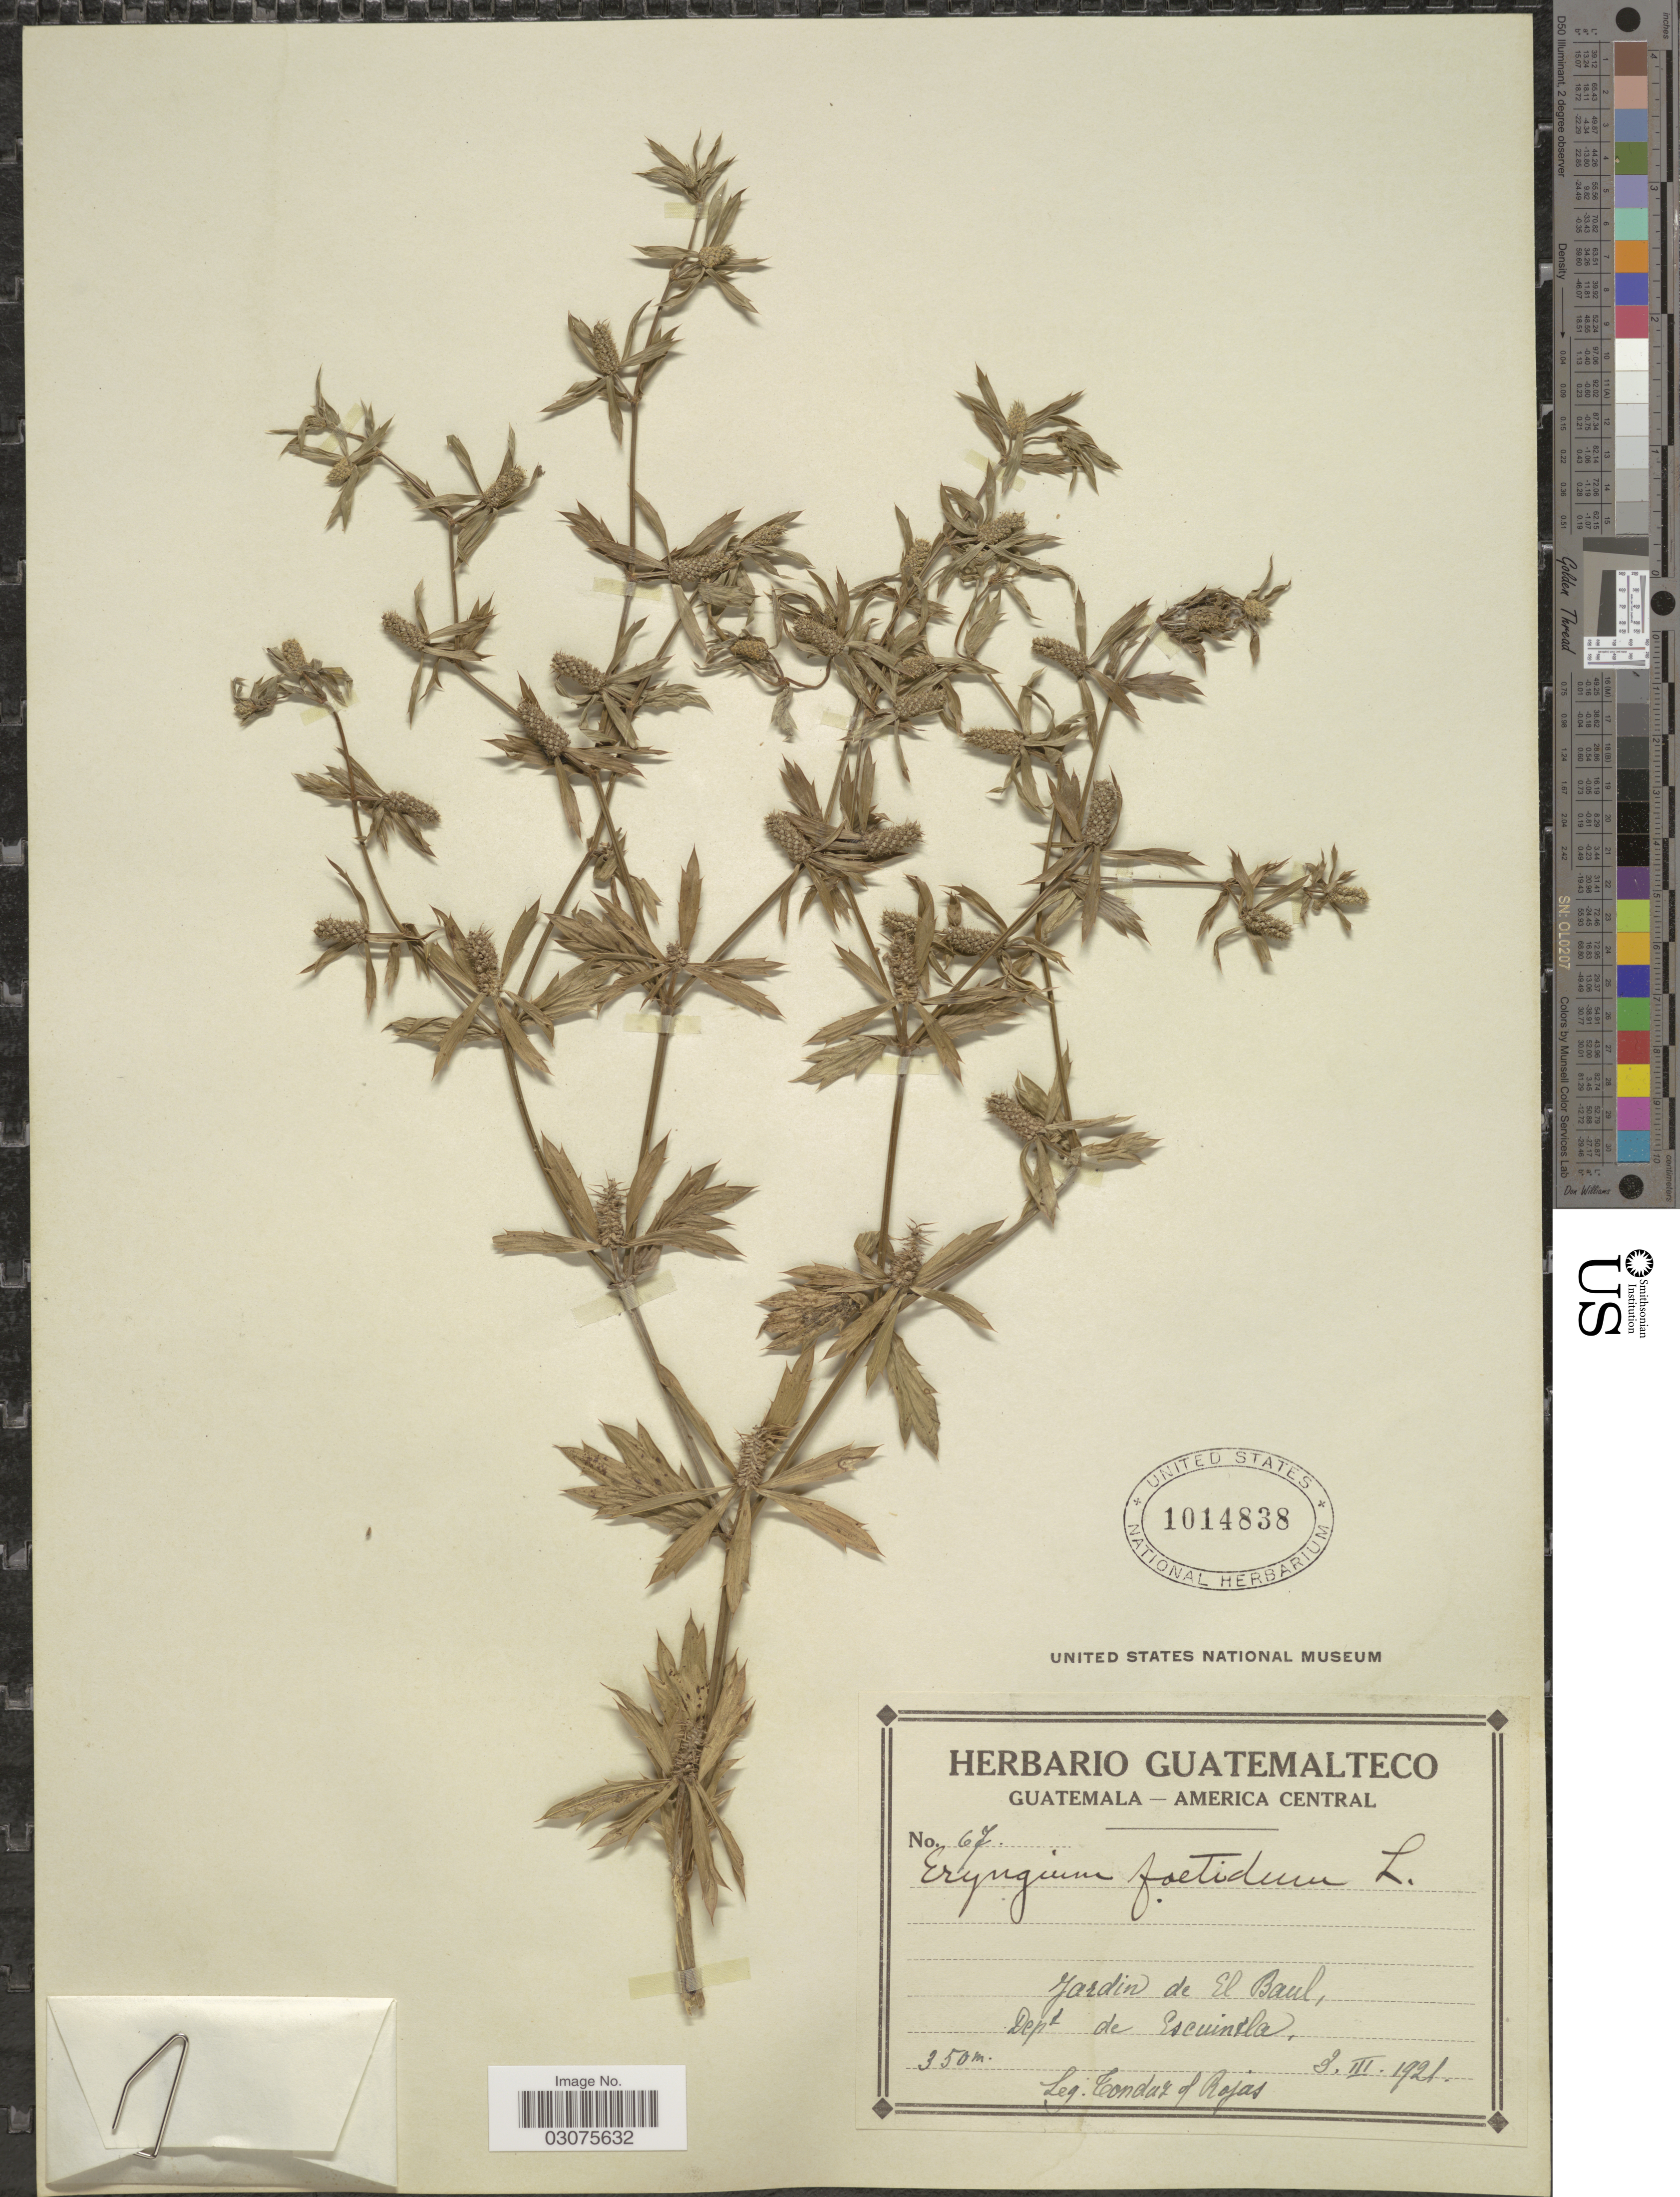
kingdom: Plantae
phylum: Tracheophyta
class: Magnoliopsida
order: Apiales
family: Apiaceae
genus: Eryngium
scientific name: Eryngium foetidum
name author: L.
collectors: Tonduz & Rojas, --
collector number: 67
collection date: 1921-03-03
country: Guatemala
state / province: Escuintla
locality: Jardin de El Baul, Dept. de Escuintla.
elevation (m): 350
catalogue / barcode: US 1014838